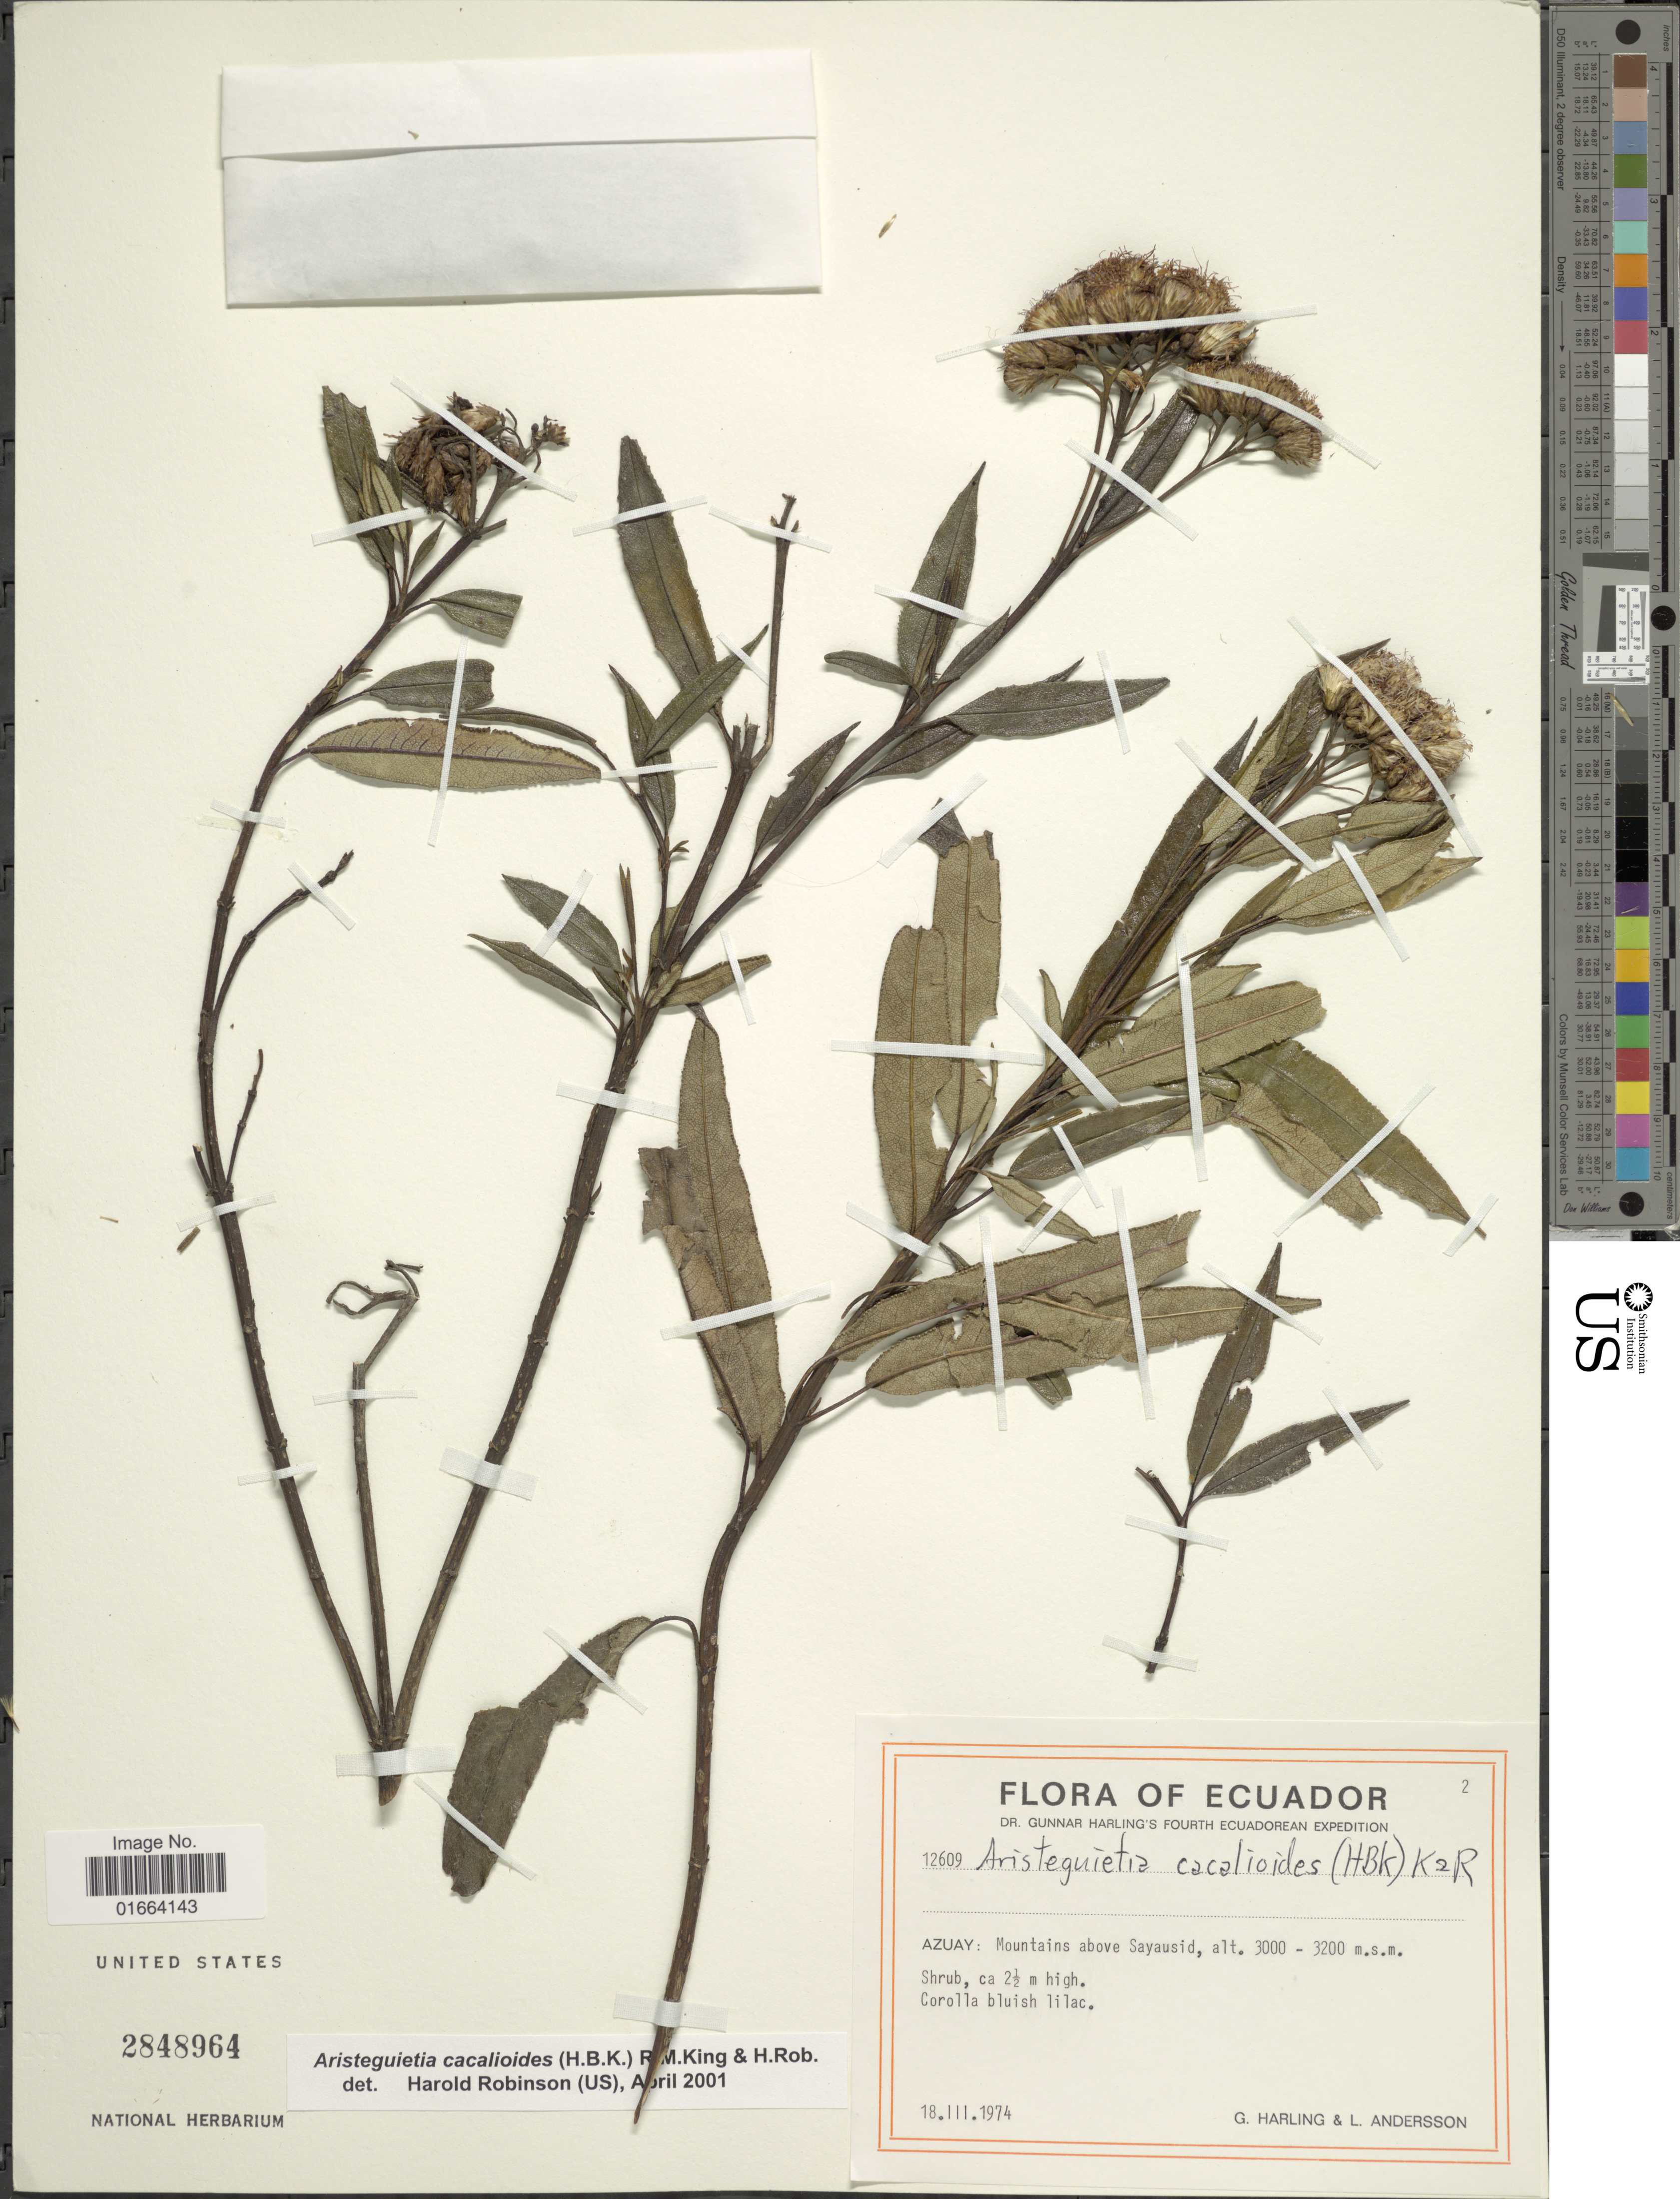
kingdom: Plantae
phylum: Tracheophyta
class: Magnoliopsida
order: Asterales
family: Asteraceae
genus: Aristeguietia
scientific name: Aristeguietia cacalioides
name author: (Kunth) R.M. King & H. Rob.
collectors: G. Harling & L. Andersson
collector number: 12609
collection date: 1974-03-18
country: Ecuador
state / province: Azuay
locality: Mountains above Sayausid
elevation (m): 3000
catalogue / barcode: US 2848964